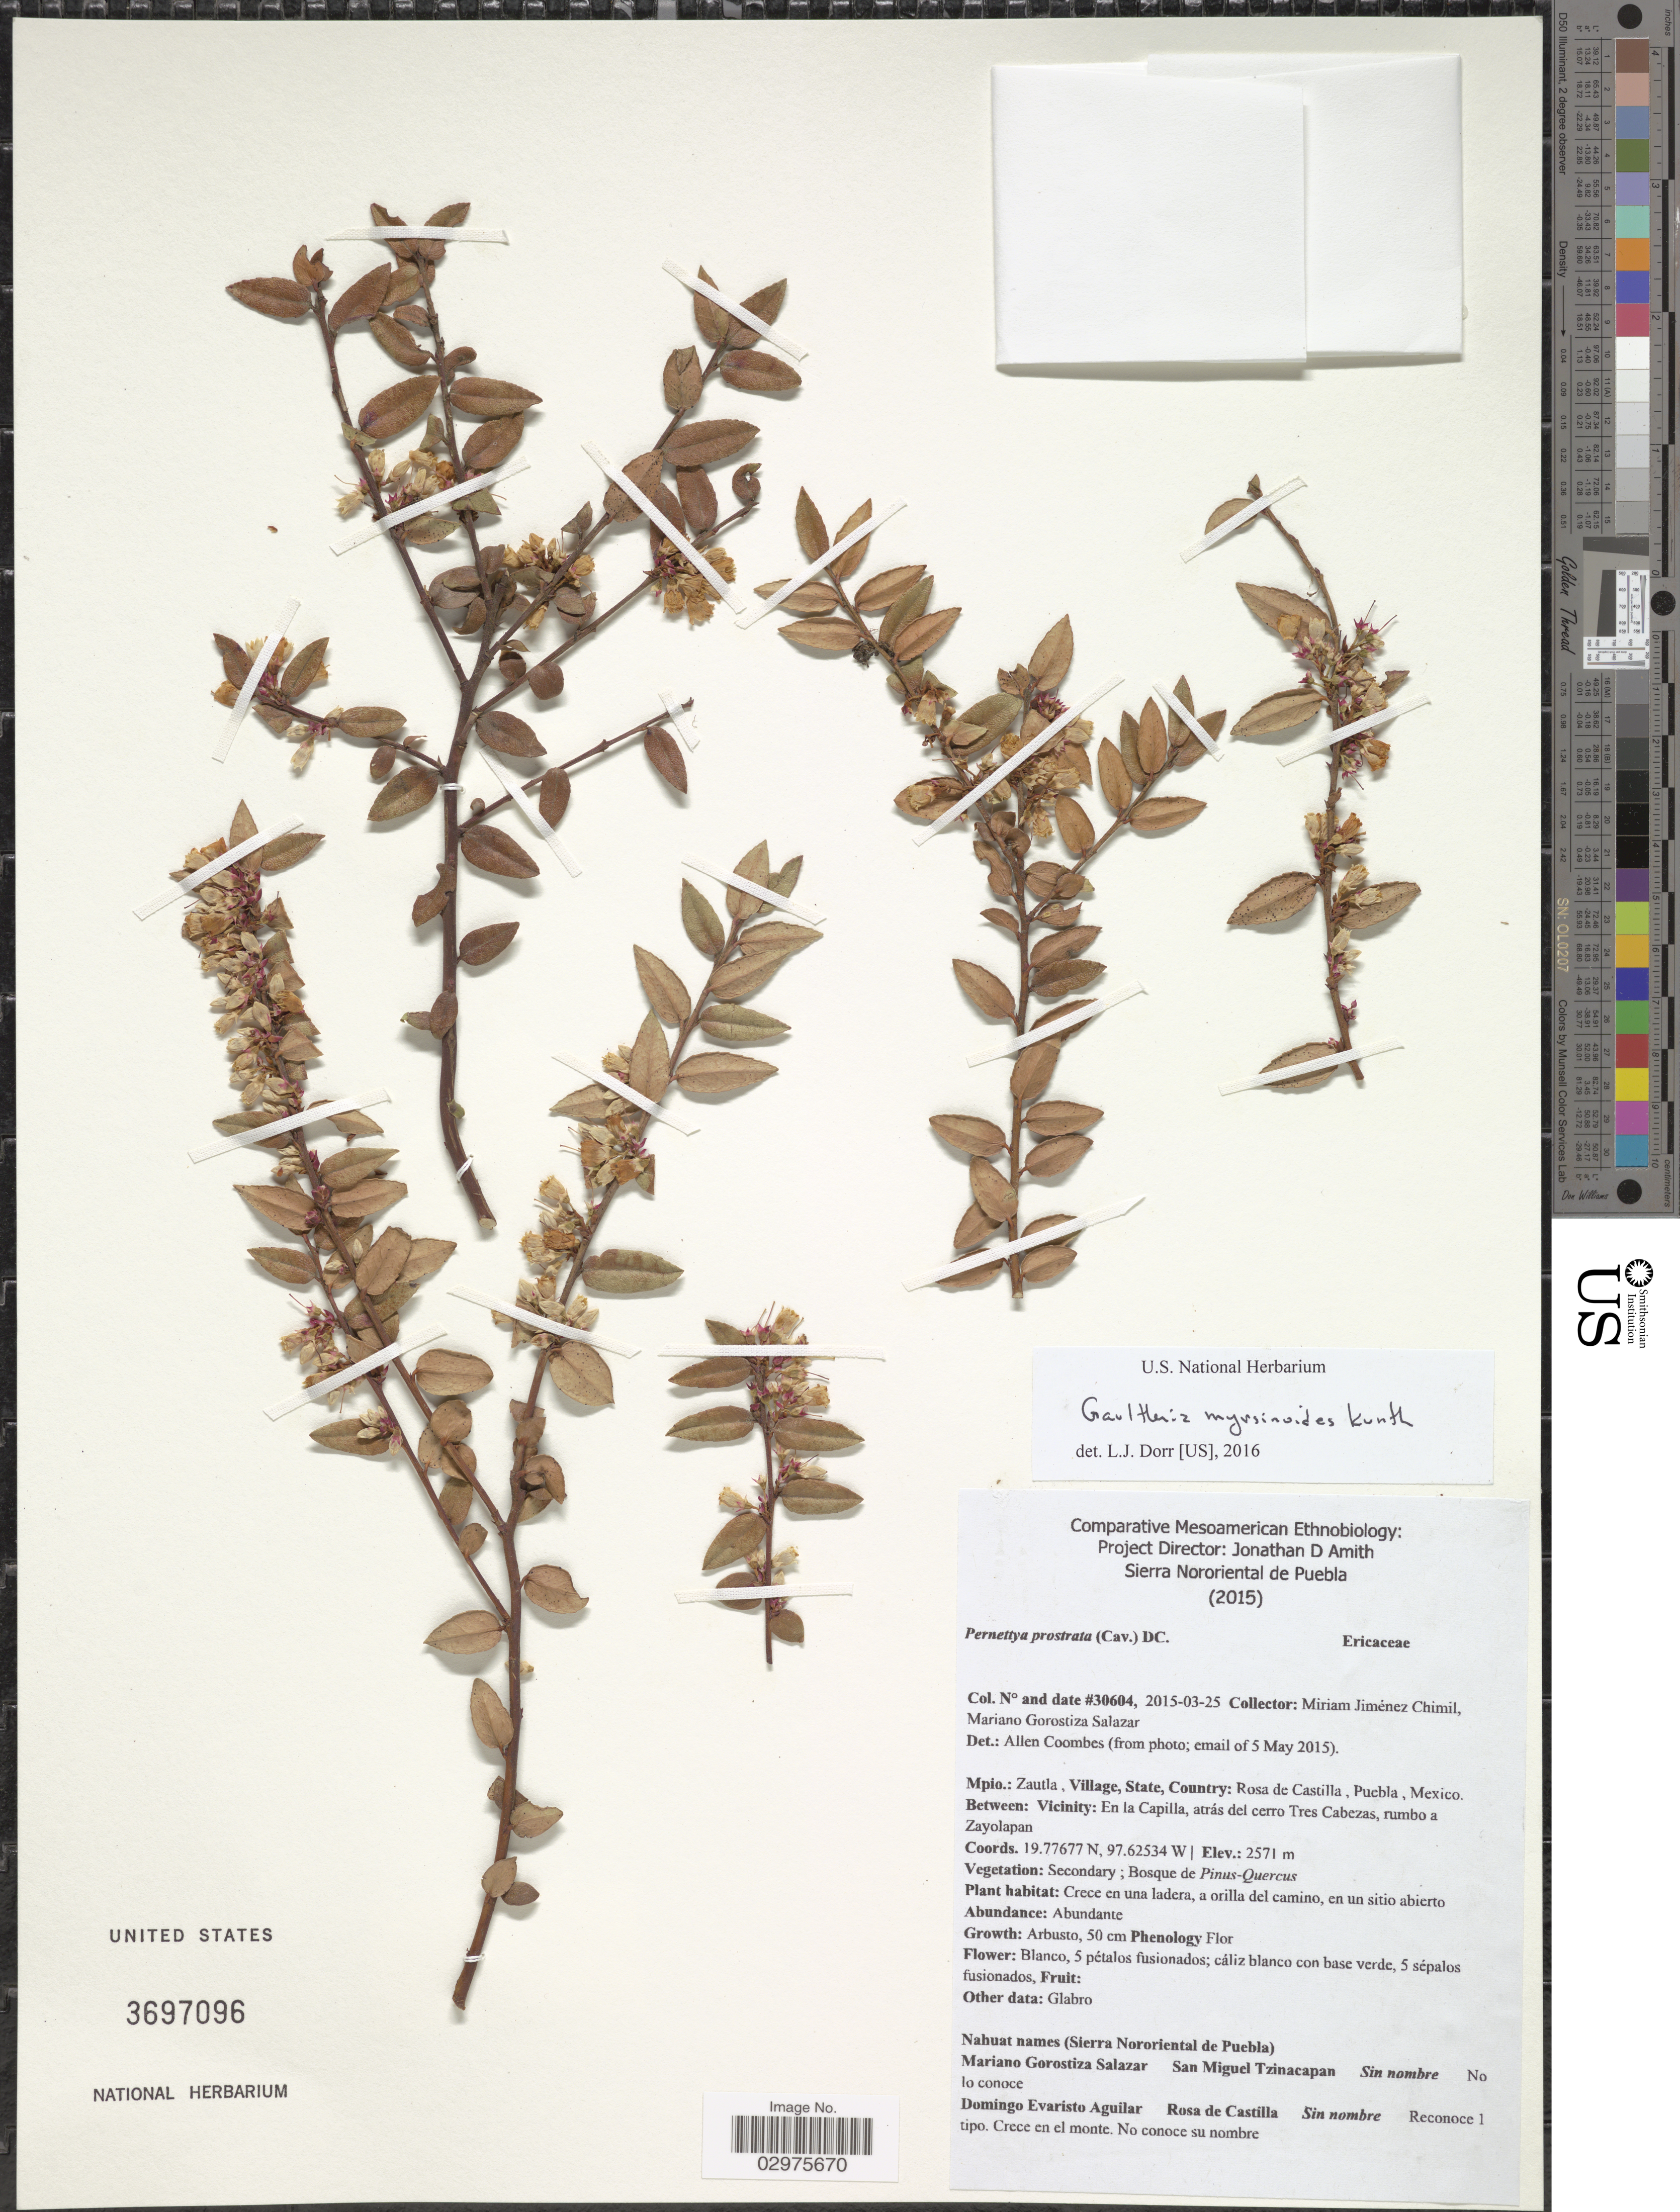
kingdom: Plantae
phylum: Tracheophyta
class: Magnoliopsida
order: Ericales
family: Ericaceae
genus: Gaultheria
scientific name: Gaultheria myrsinoides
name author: Kunth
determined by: Dorr, L. J., (BOT), Smithsonian Institution - National Museum of Natural History (UNITED STATES)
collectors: M. Jiménez Chimil & M. Gorostiza S.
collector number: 30604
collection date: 2015-03-25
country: Mexico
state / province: Puebla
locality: Mpio.; Zautla, Rosa de Castilla. Between: Vicinity: En la Capilla, atrás del cerro Tres Cabezas, rumbo a Zayolapan.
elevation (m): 2571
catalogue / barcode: US 3697096